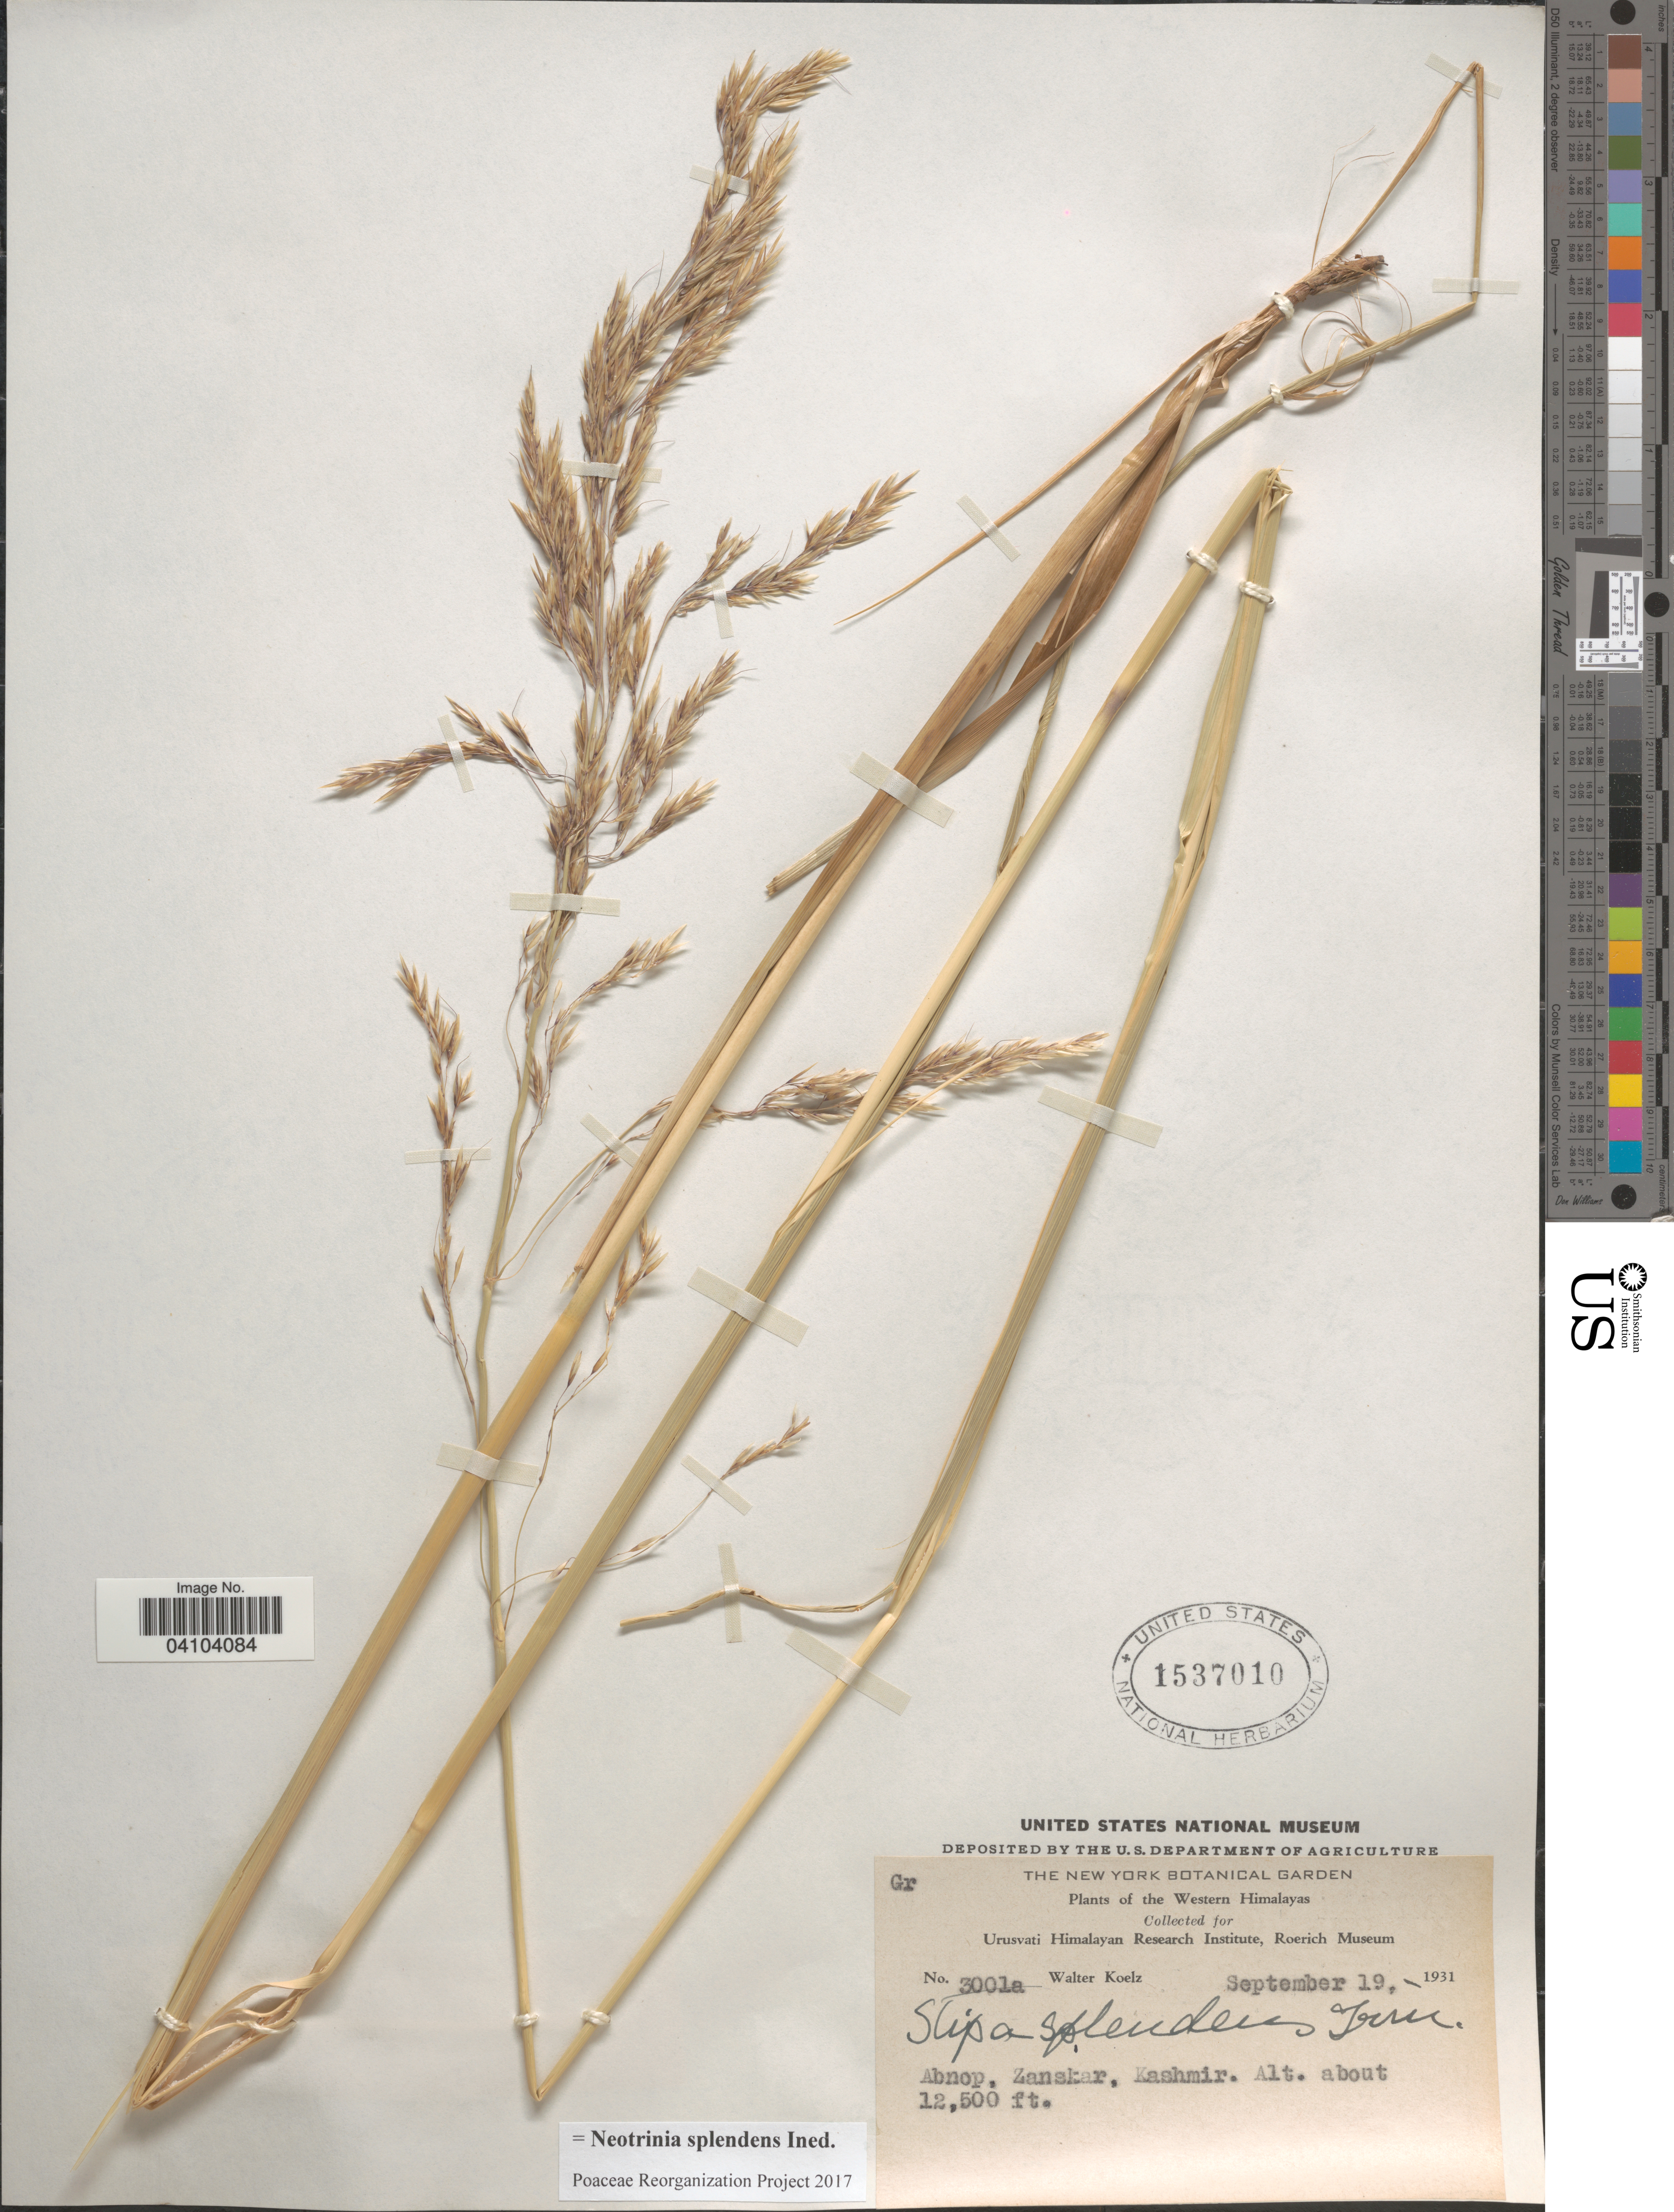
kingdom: Plantae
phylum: Tracheophyta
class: Liliopsida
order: Poales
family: Poaceae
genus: Neotrinia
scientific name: Neotrinia splendens (Trin.) M. Nobis, P.D. Gudkova & A. Nowak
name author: (Trin.)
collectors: W. N. Koelz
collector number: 3001a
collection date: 1931-09-19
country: India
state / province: Jammu and Kashmir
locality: The Western Himalayas. Abnop, Zanskar, Kashmir.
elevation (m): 3810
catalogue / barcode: US 1537010